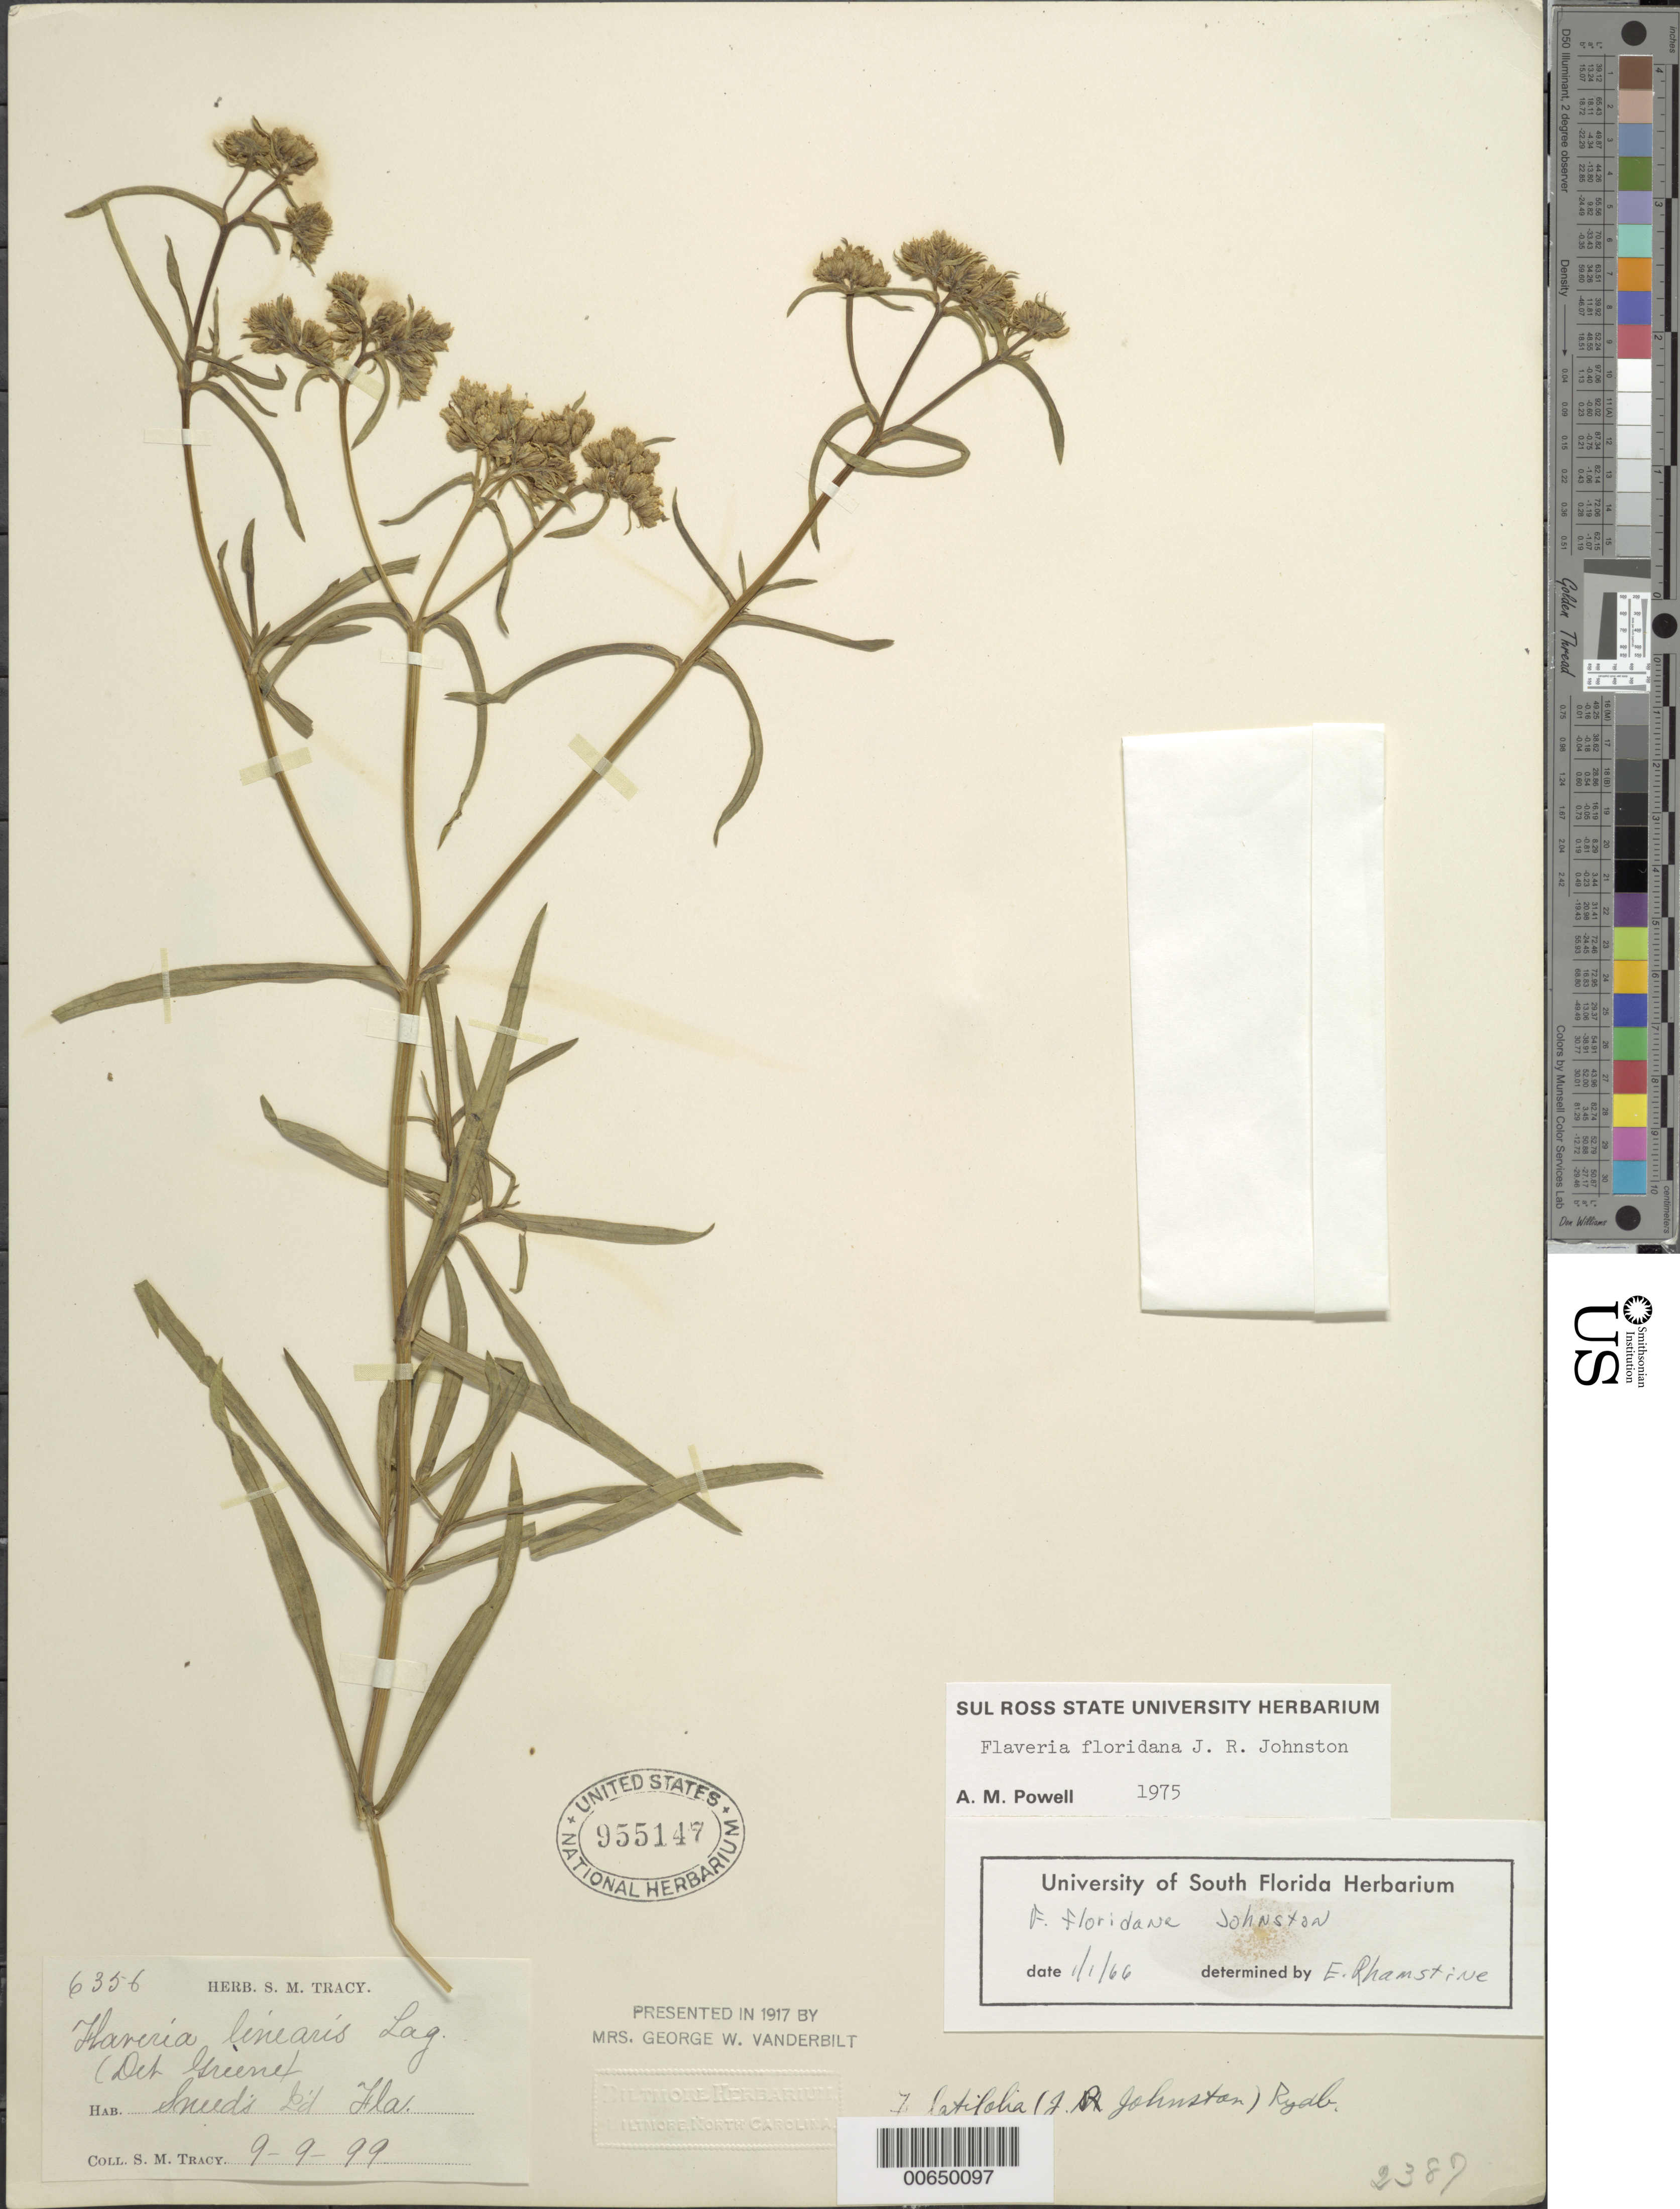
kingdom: Plantae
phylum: Tracheophyta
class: Magnoliopsida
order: Asterales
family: Asteraceae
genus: Flaveria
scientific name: Flaveria floridana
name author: J.R. Johnst.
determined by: Rhamstine, E.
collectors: S. M. Tracy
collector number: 6356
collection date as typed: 09 Sep 1899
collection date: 1899-09-09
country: United States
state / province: Florida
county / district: Manatee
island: Snead Island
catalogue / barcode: US 955147